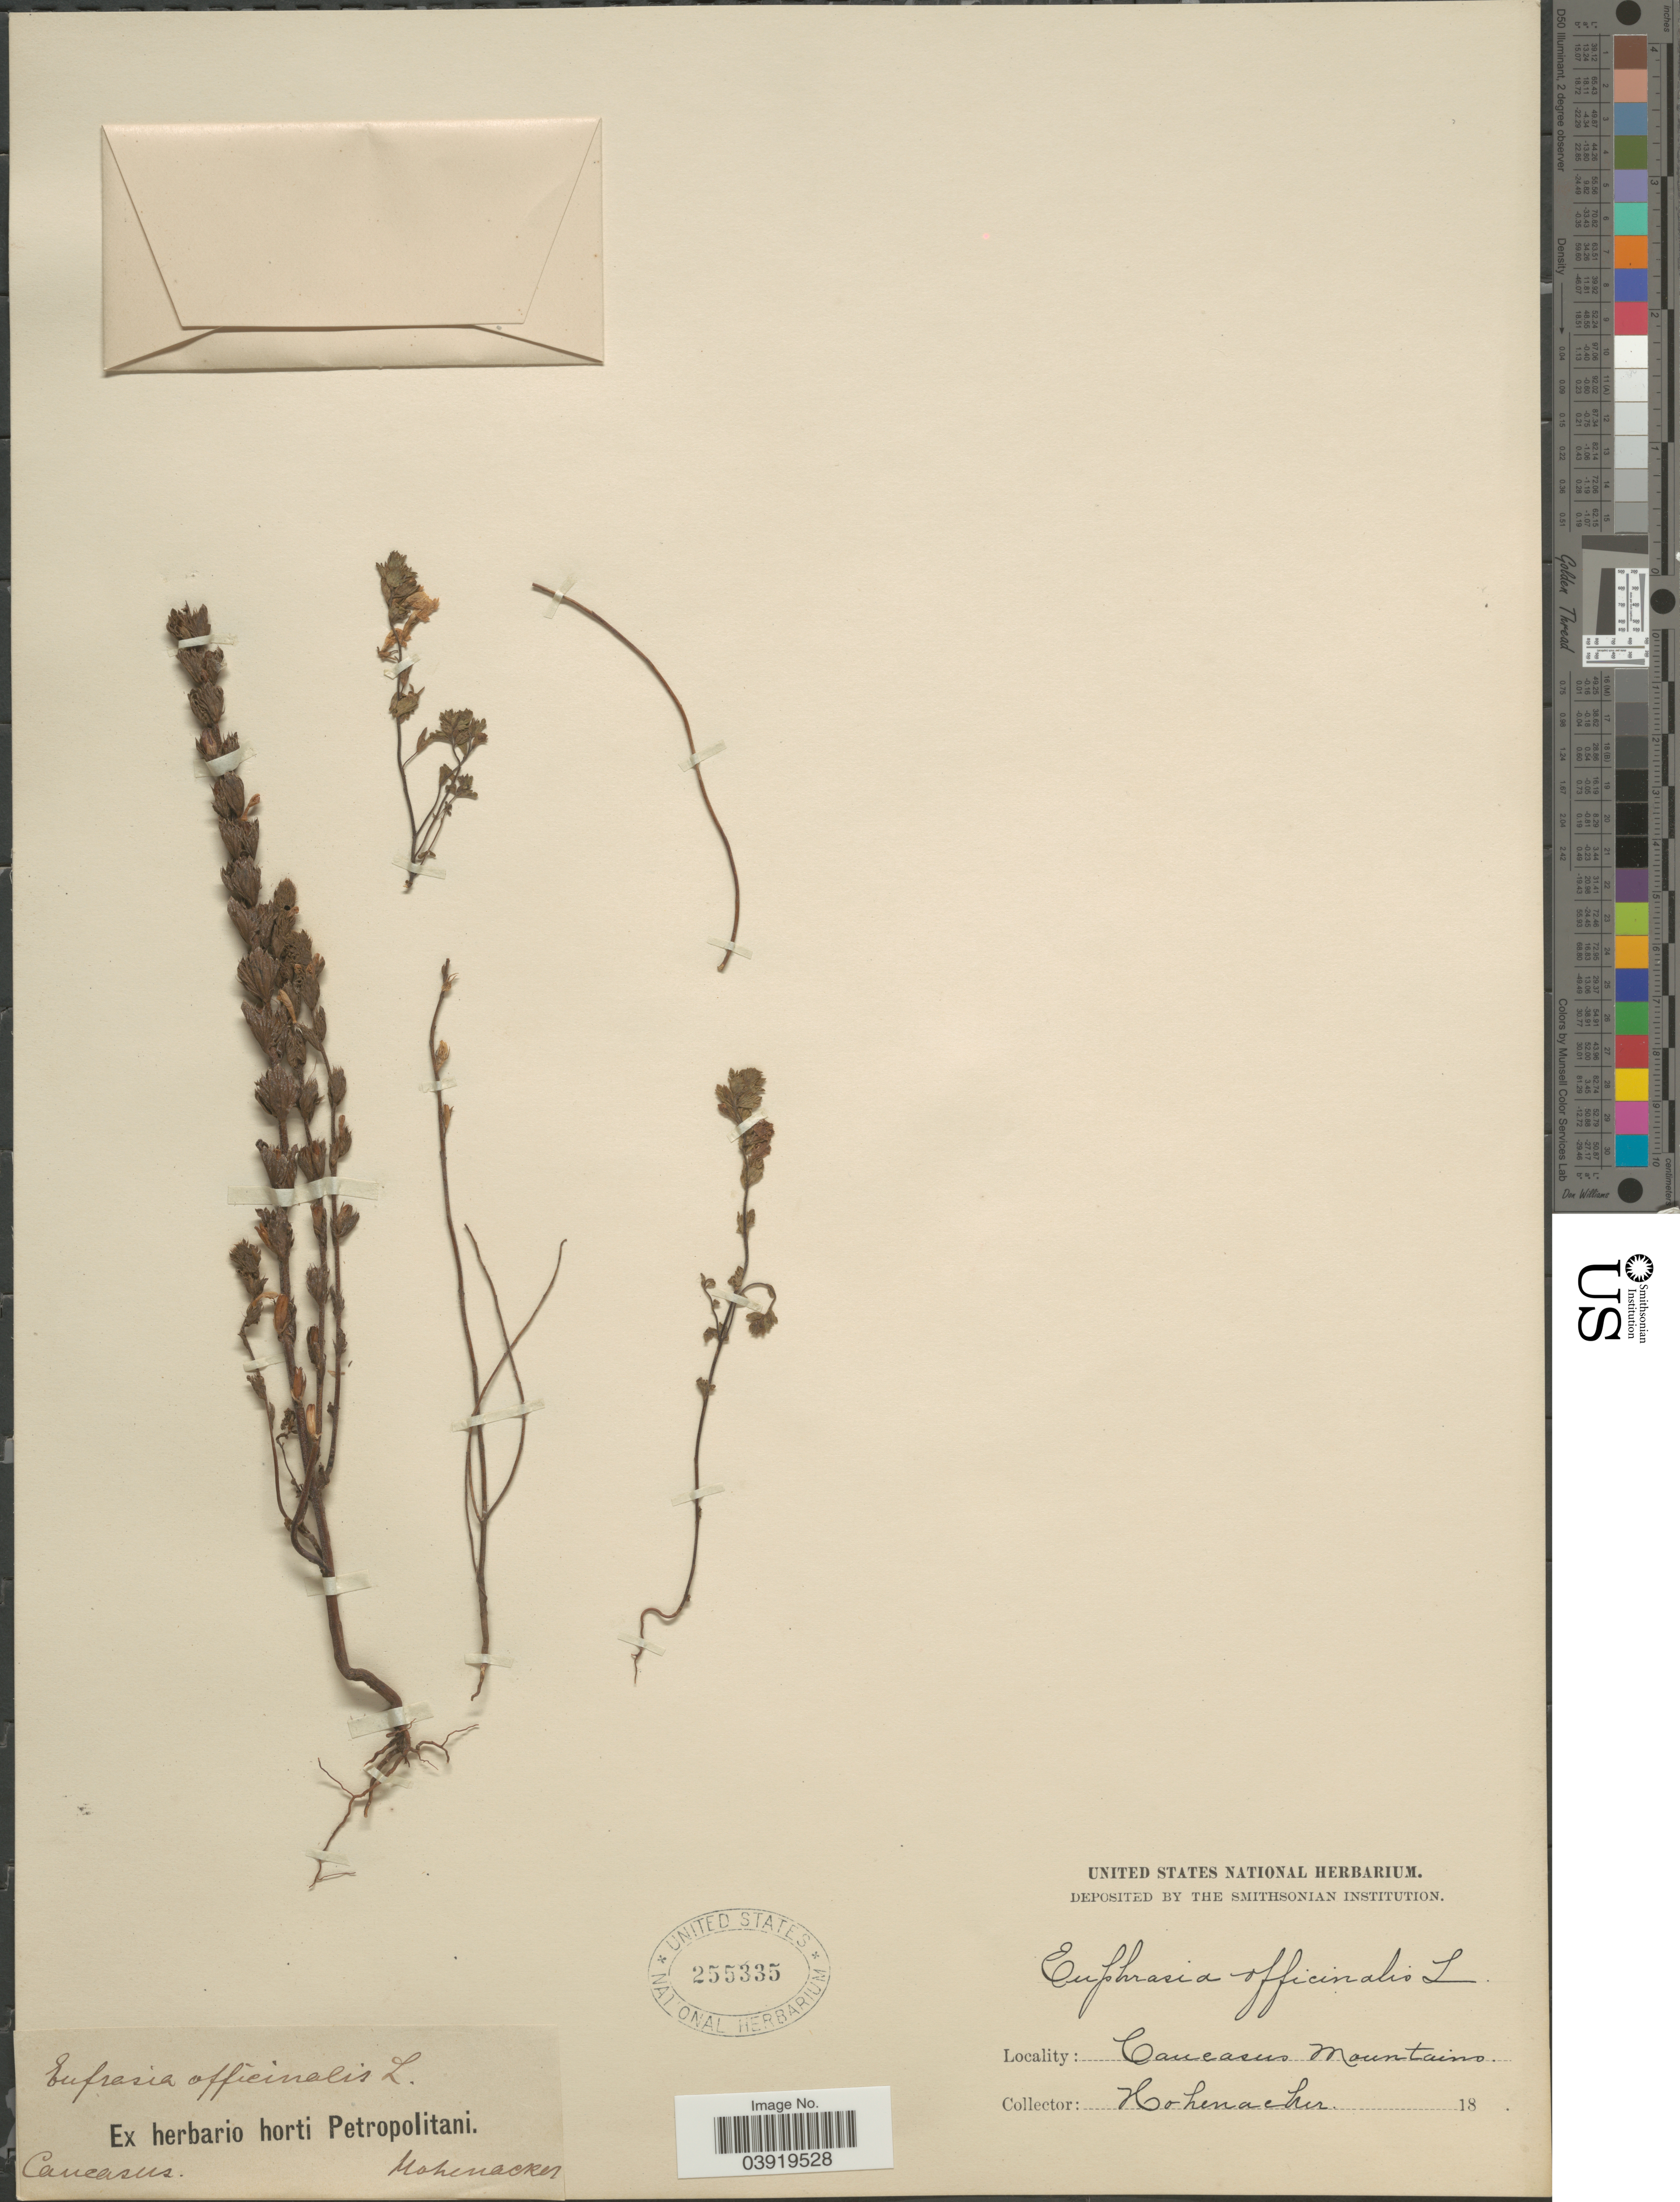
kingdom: Plantae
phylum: Tracheophyta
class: Magnoliopsida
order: Lamiales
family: Orobanchaceae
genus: Euphrasia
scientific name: Euphrasia officinalis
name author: L.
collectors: Hohenacker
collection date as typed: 18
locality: Caucasus Mountains. Caucasus.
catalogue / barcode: US 255335